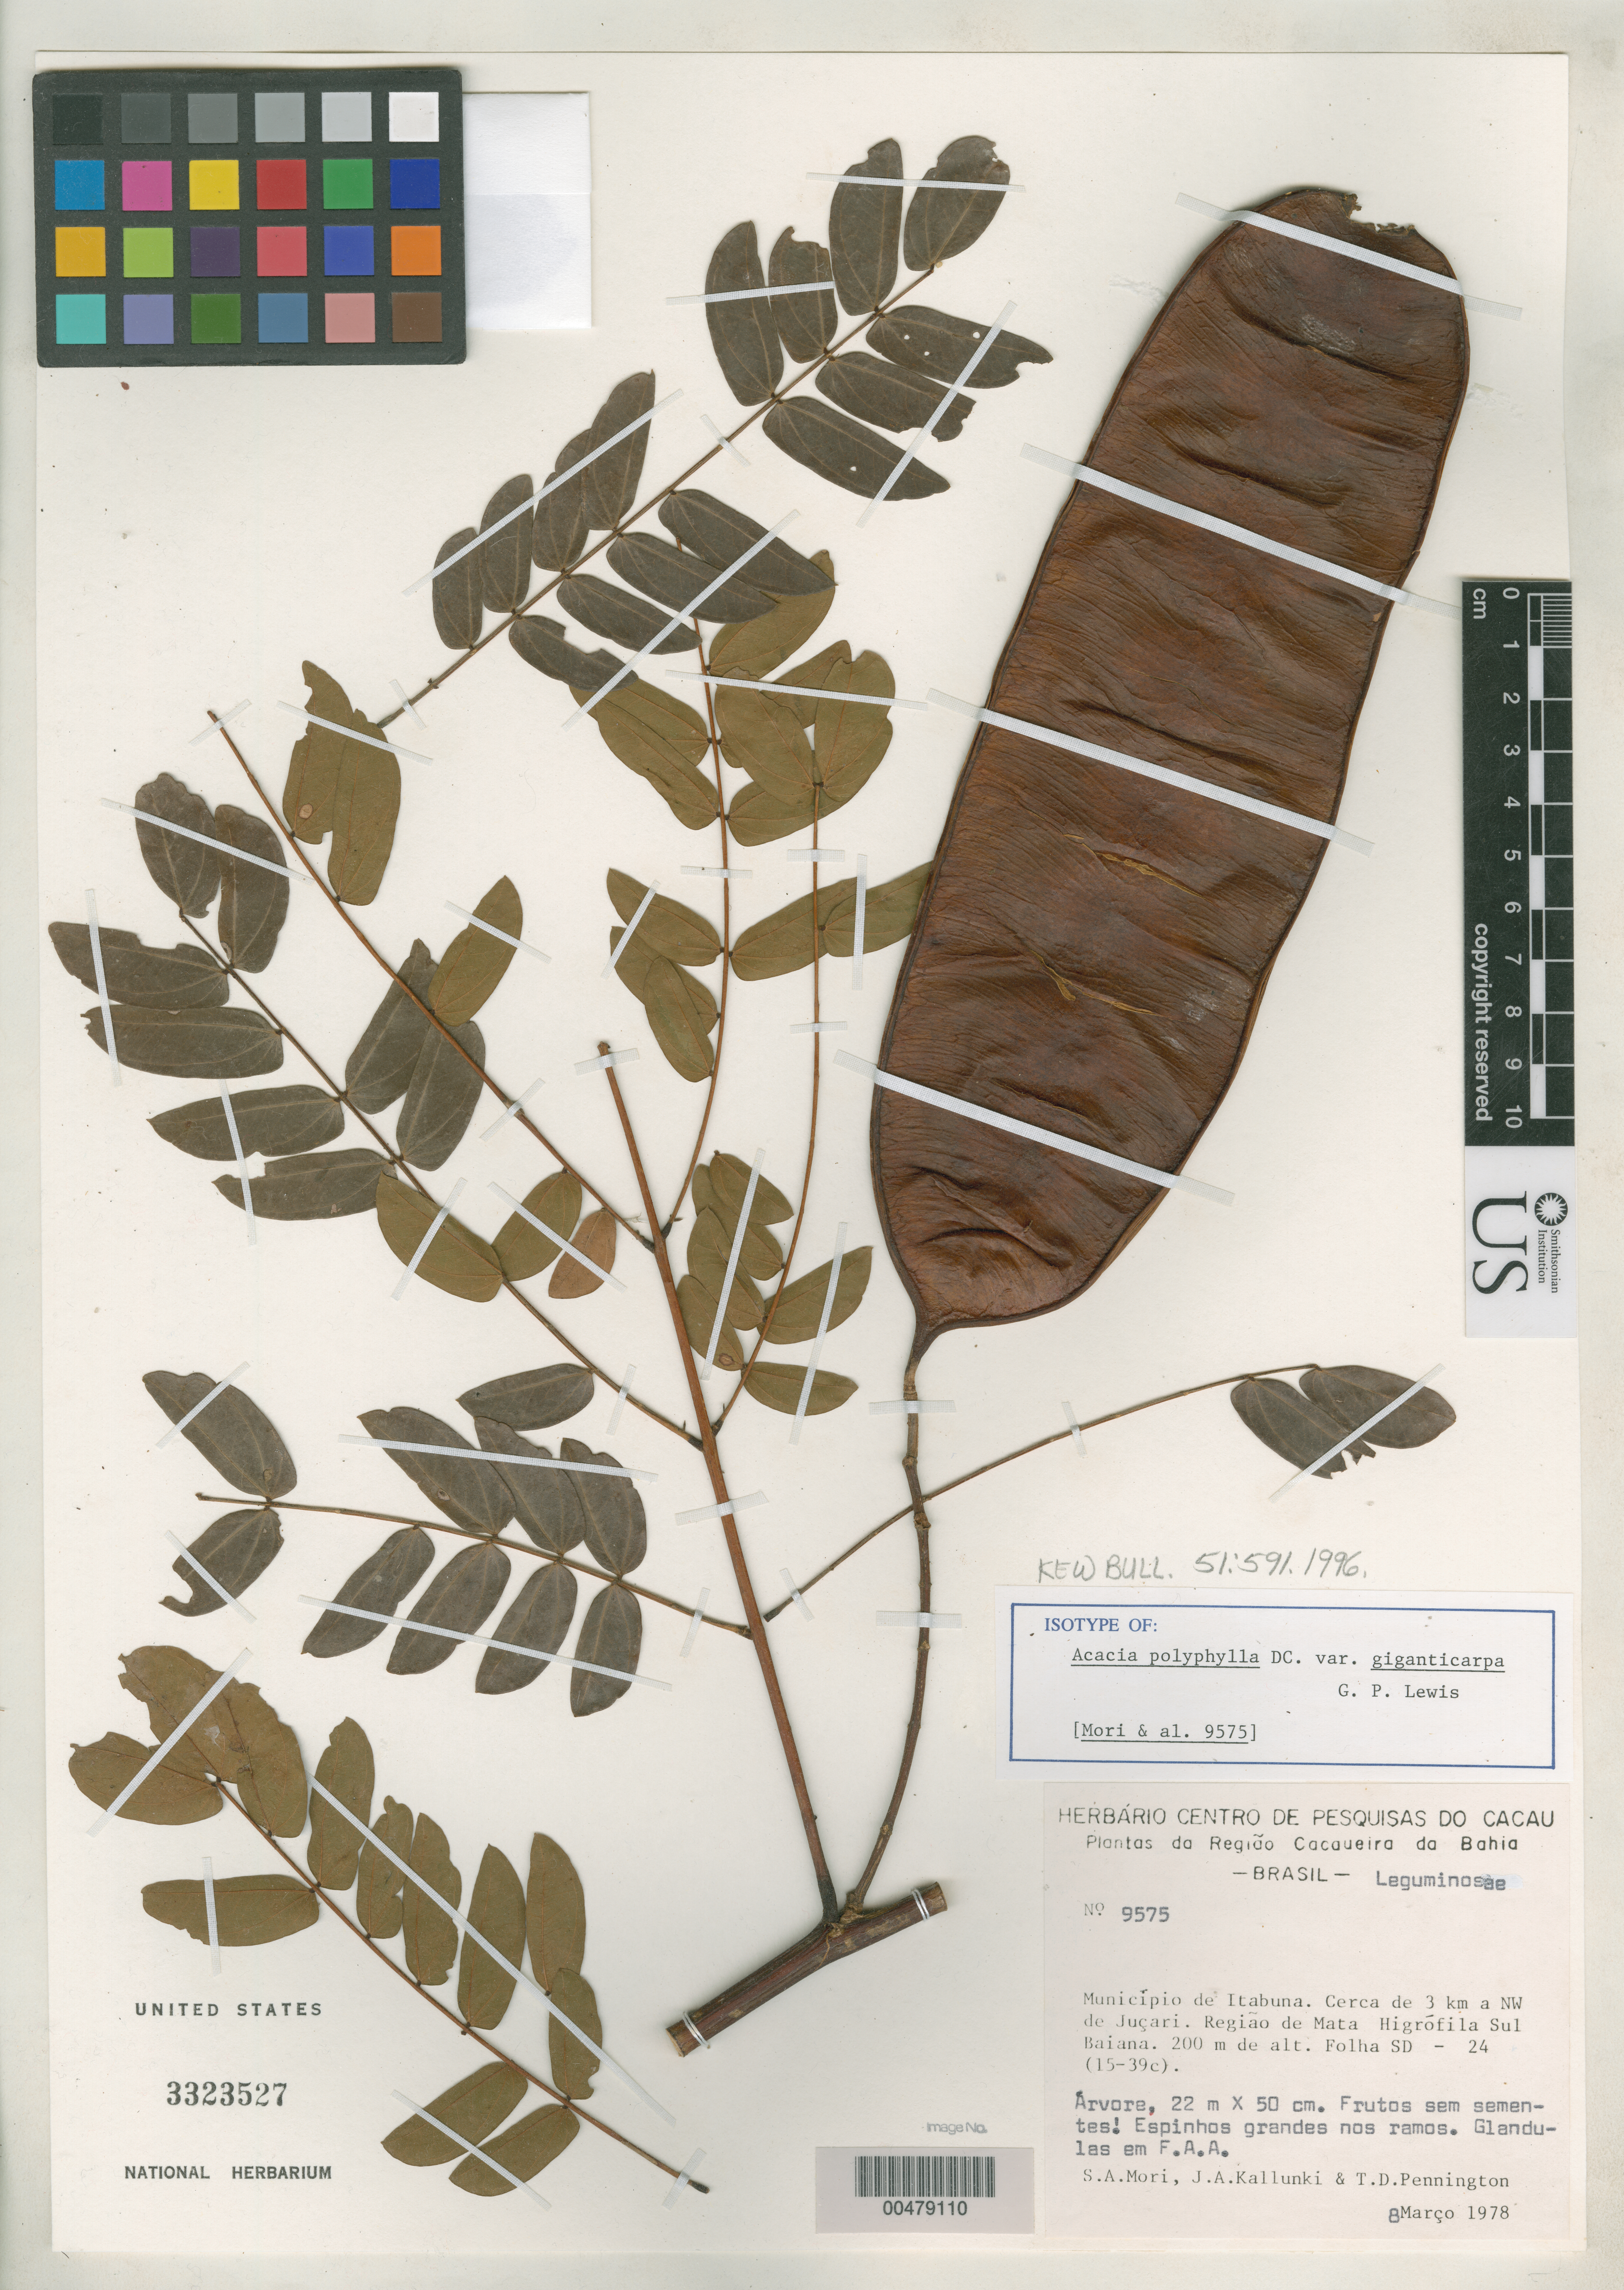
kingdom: Plantae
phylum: Tracheophyta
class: Magnoliopsida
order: Fabales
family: Fabaceae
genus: Acacia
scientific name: Acacia polyphylla var. giganticarpa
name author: G.P. Lewis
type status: Isotype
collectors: S. Mori, J. Kallunki & T. D. Pennington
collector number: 9575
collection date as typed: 08 Mar 1978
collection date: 1978-03-08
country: Brazil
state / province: Bahia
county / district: Itabuna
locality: Município de Itabuna. Cerca de 3 km a NW de Jucari. Regiao de Mata Higrófila Sul Baiana.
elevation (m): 200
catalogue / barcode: US 3323527